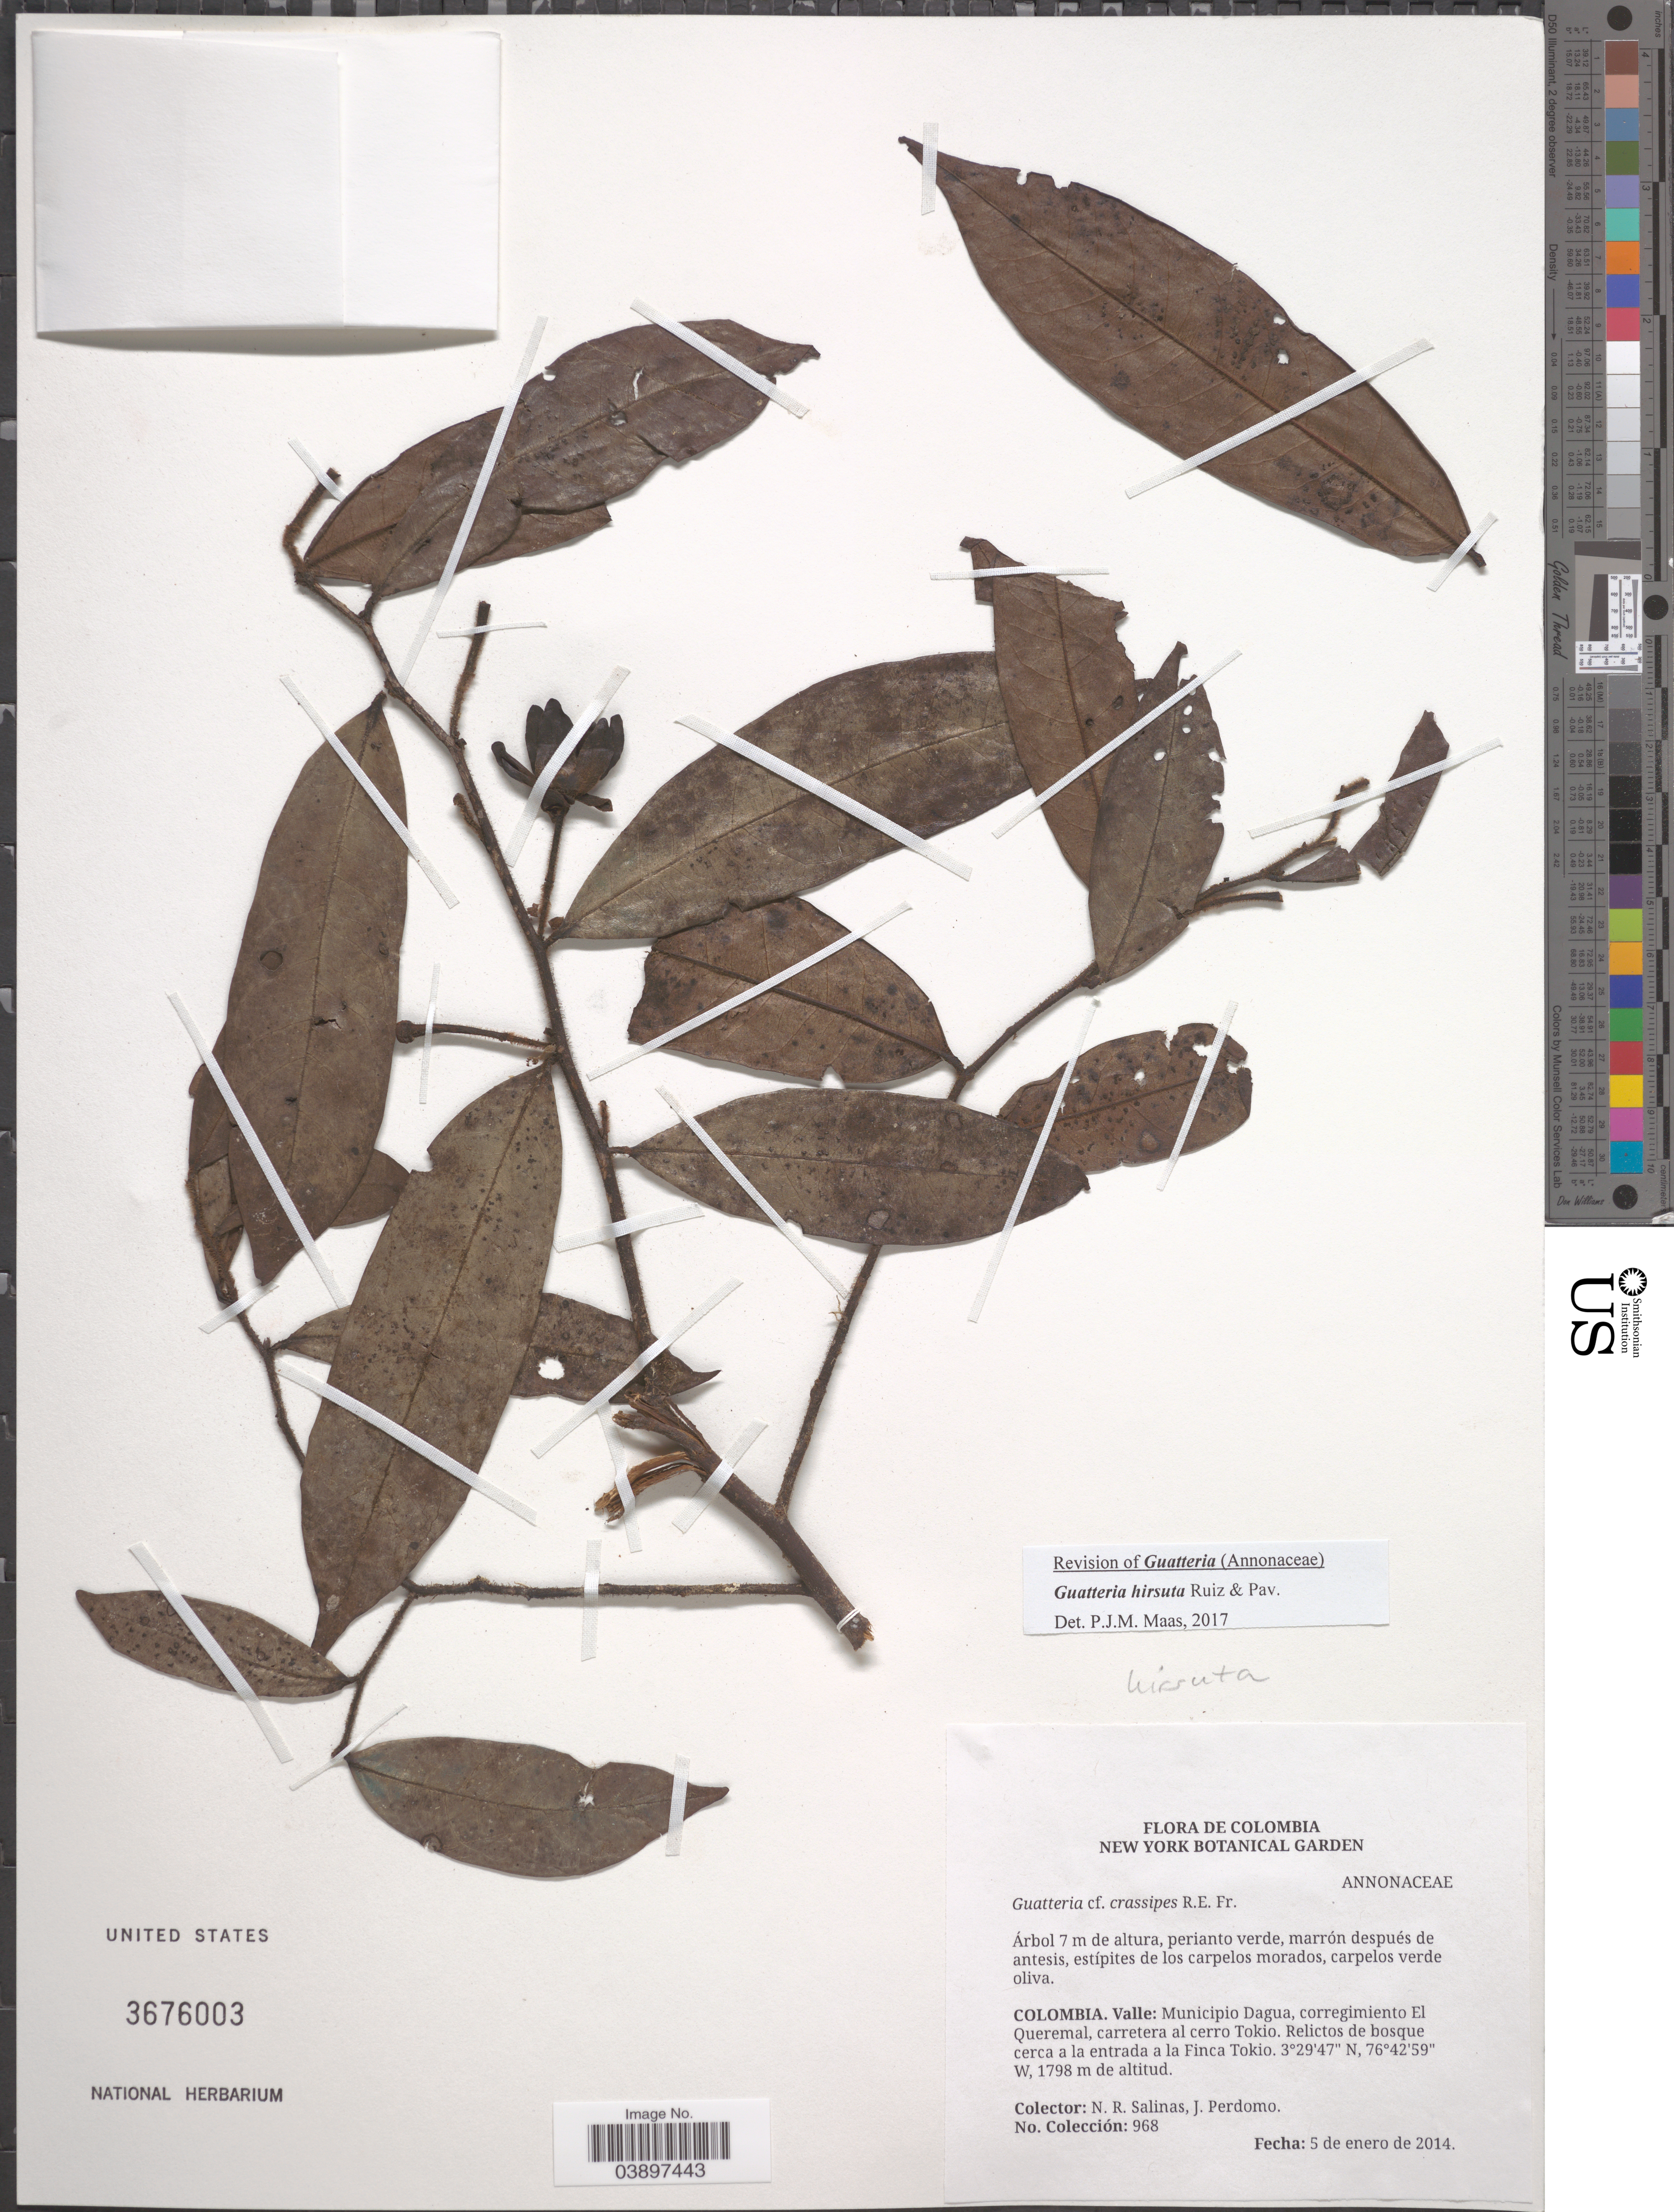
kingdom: Plantae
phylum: Tracheophyta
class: Magnoliopsida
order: Magnoliales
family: Annonaceae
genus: Guatteria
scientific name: Guatteria hirsuta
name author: Ruiz & Pav.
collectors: N. Salinas & J. Perdomo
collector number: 968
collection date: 2014-01-05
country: Colombia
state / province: Valle del Cauca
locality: Valle: Municipio Dagua, corregimiento El Queremal, carretera al cerro Tokio. Relictos de bosque cerca a la entrada a la Finca Tokio.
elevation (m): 1798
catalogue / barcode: US 3676003